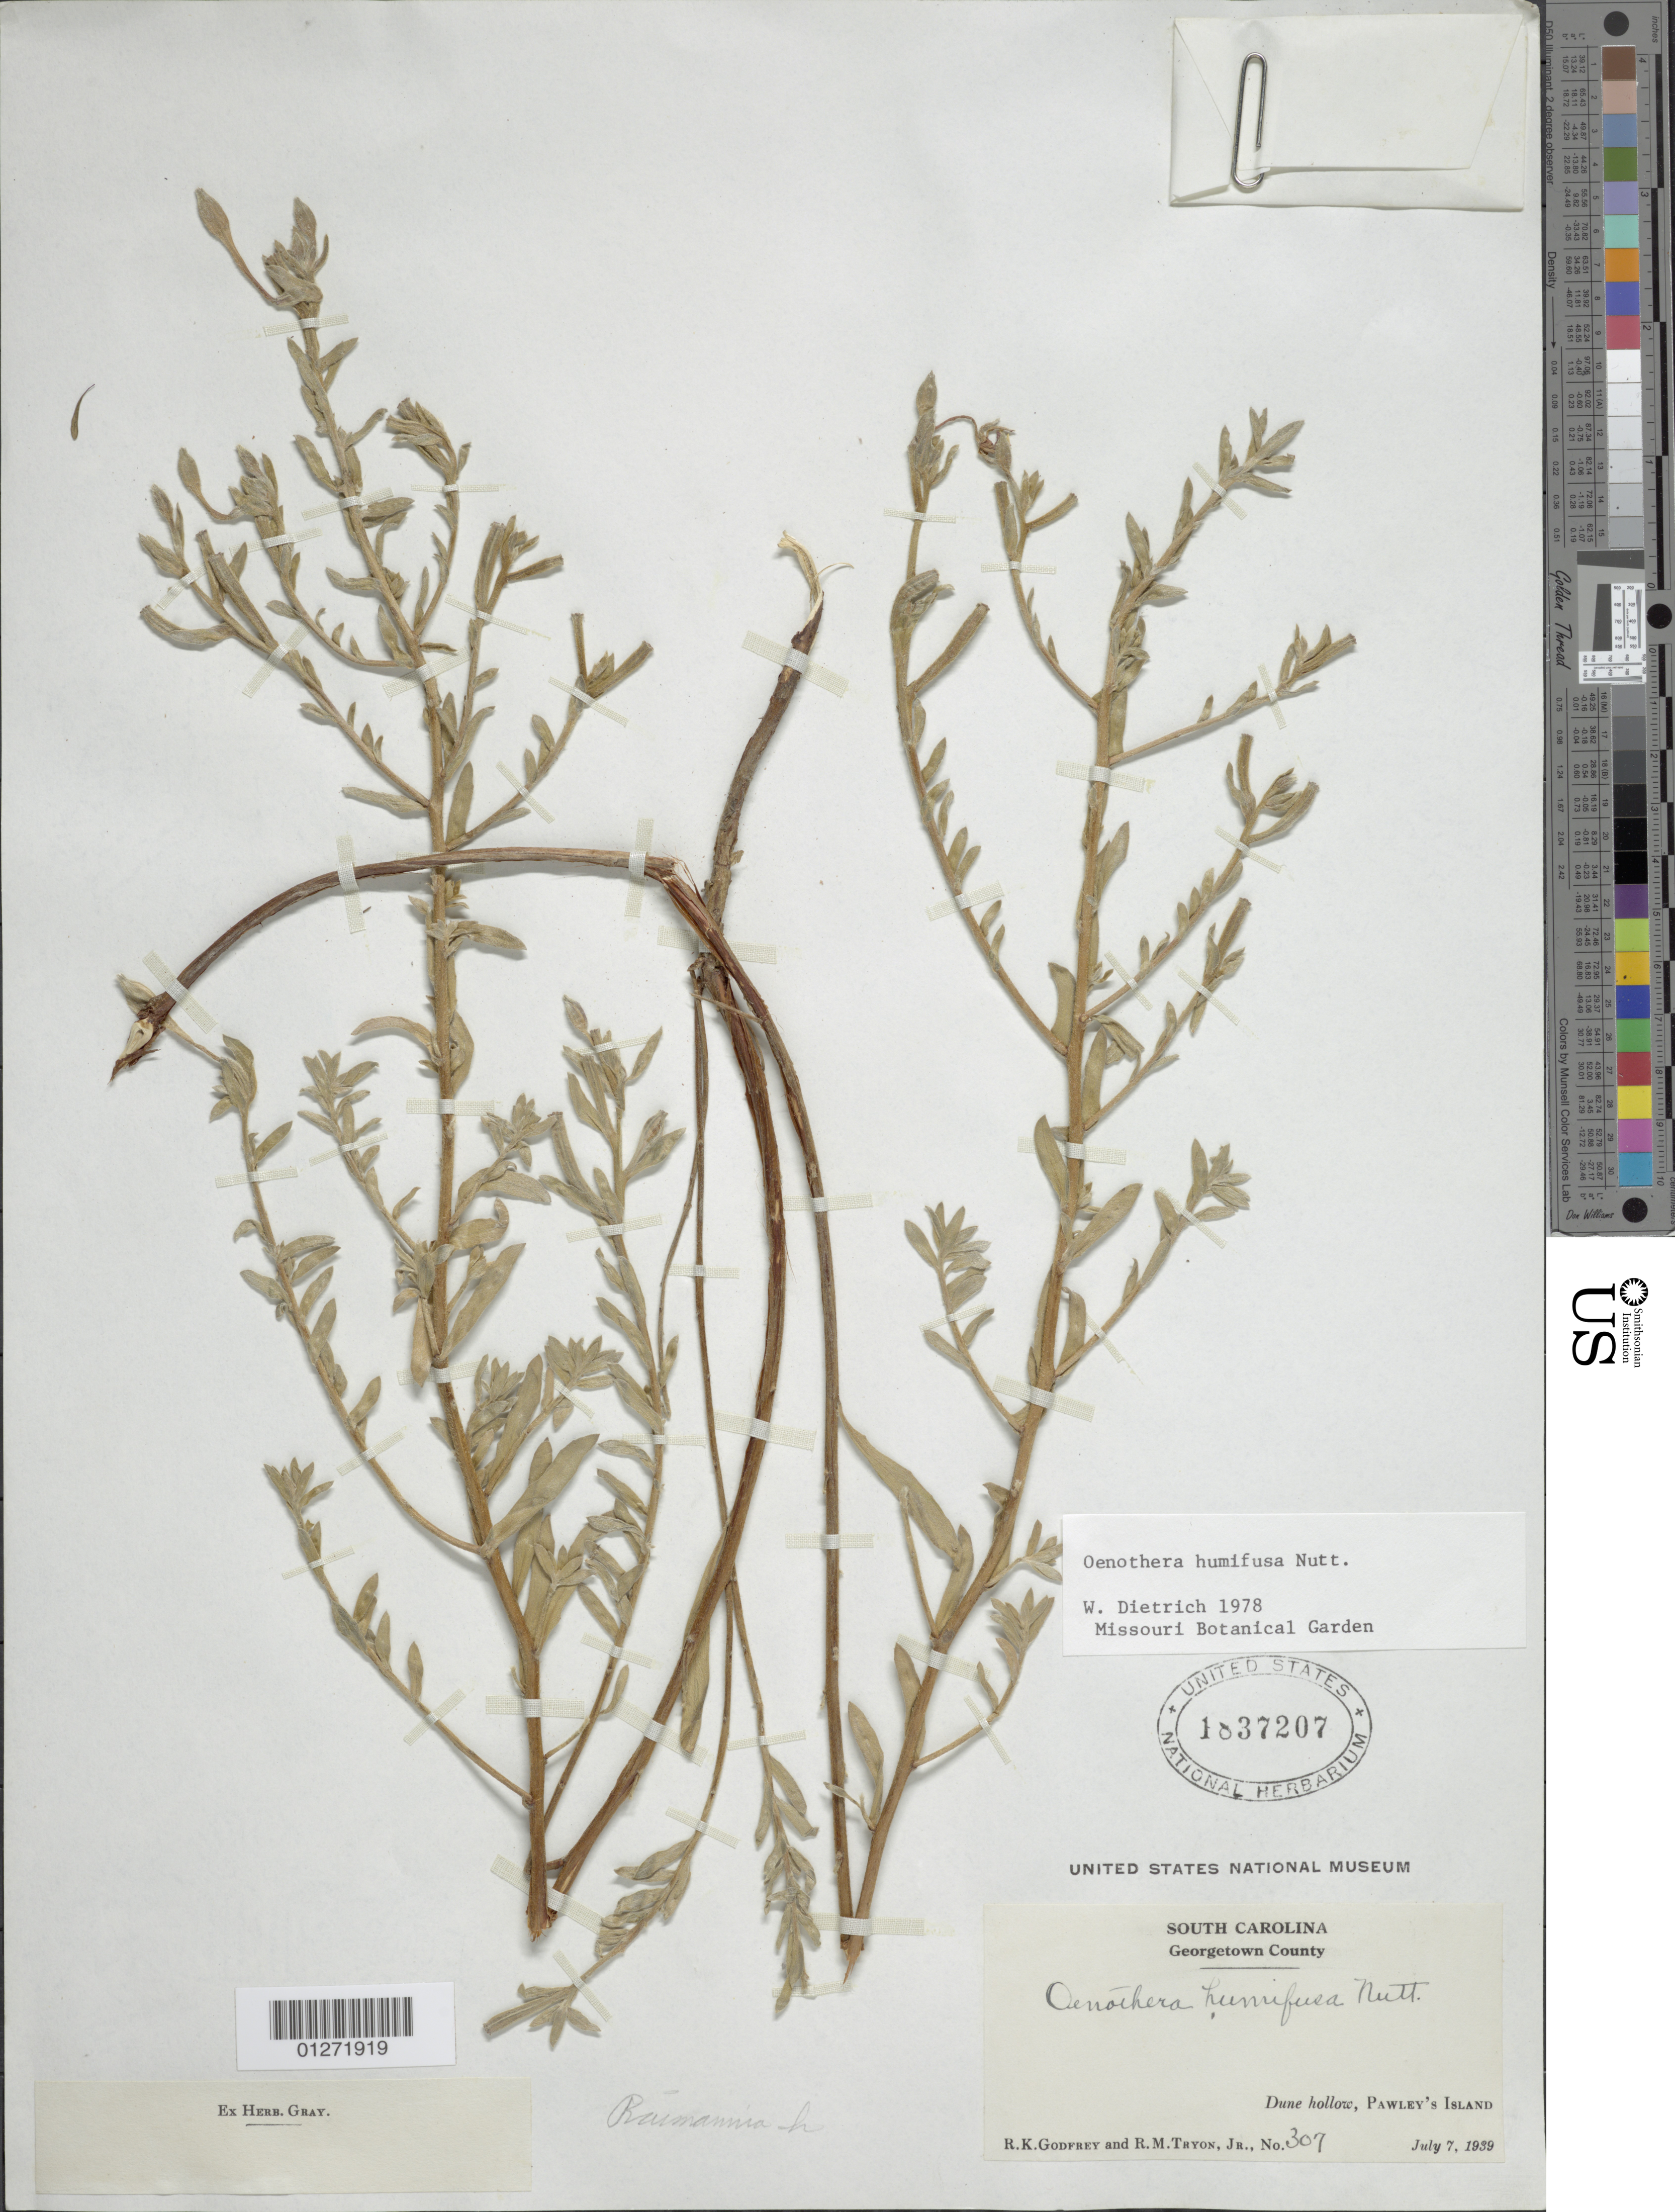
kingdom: Plantae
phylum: Tracheophyta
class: Magnoliopsida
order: Myrtales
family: Onagraceae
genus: Oenothera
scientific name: Oenothera humifusa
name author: Nutt.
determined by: Dietrich, W.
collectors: R. K. Godfrey & R. M. Tryon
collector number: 307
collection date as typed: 07 Jul 1939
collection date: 1939-07-07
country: United States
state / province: South Carolina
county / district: Georgetown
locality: Pawley's island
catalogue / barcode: US 1837207